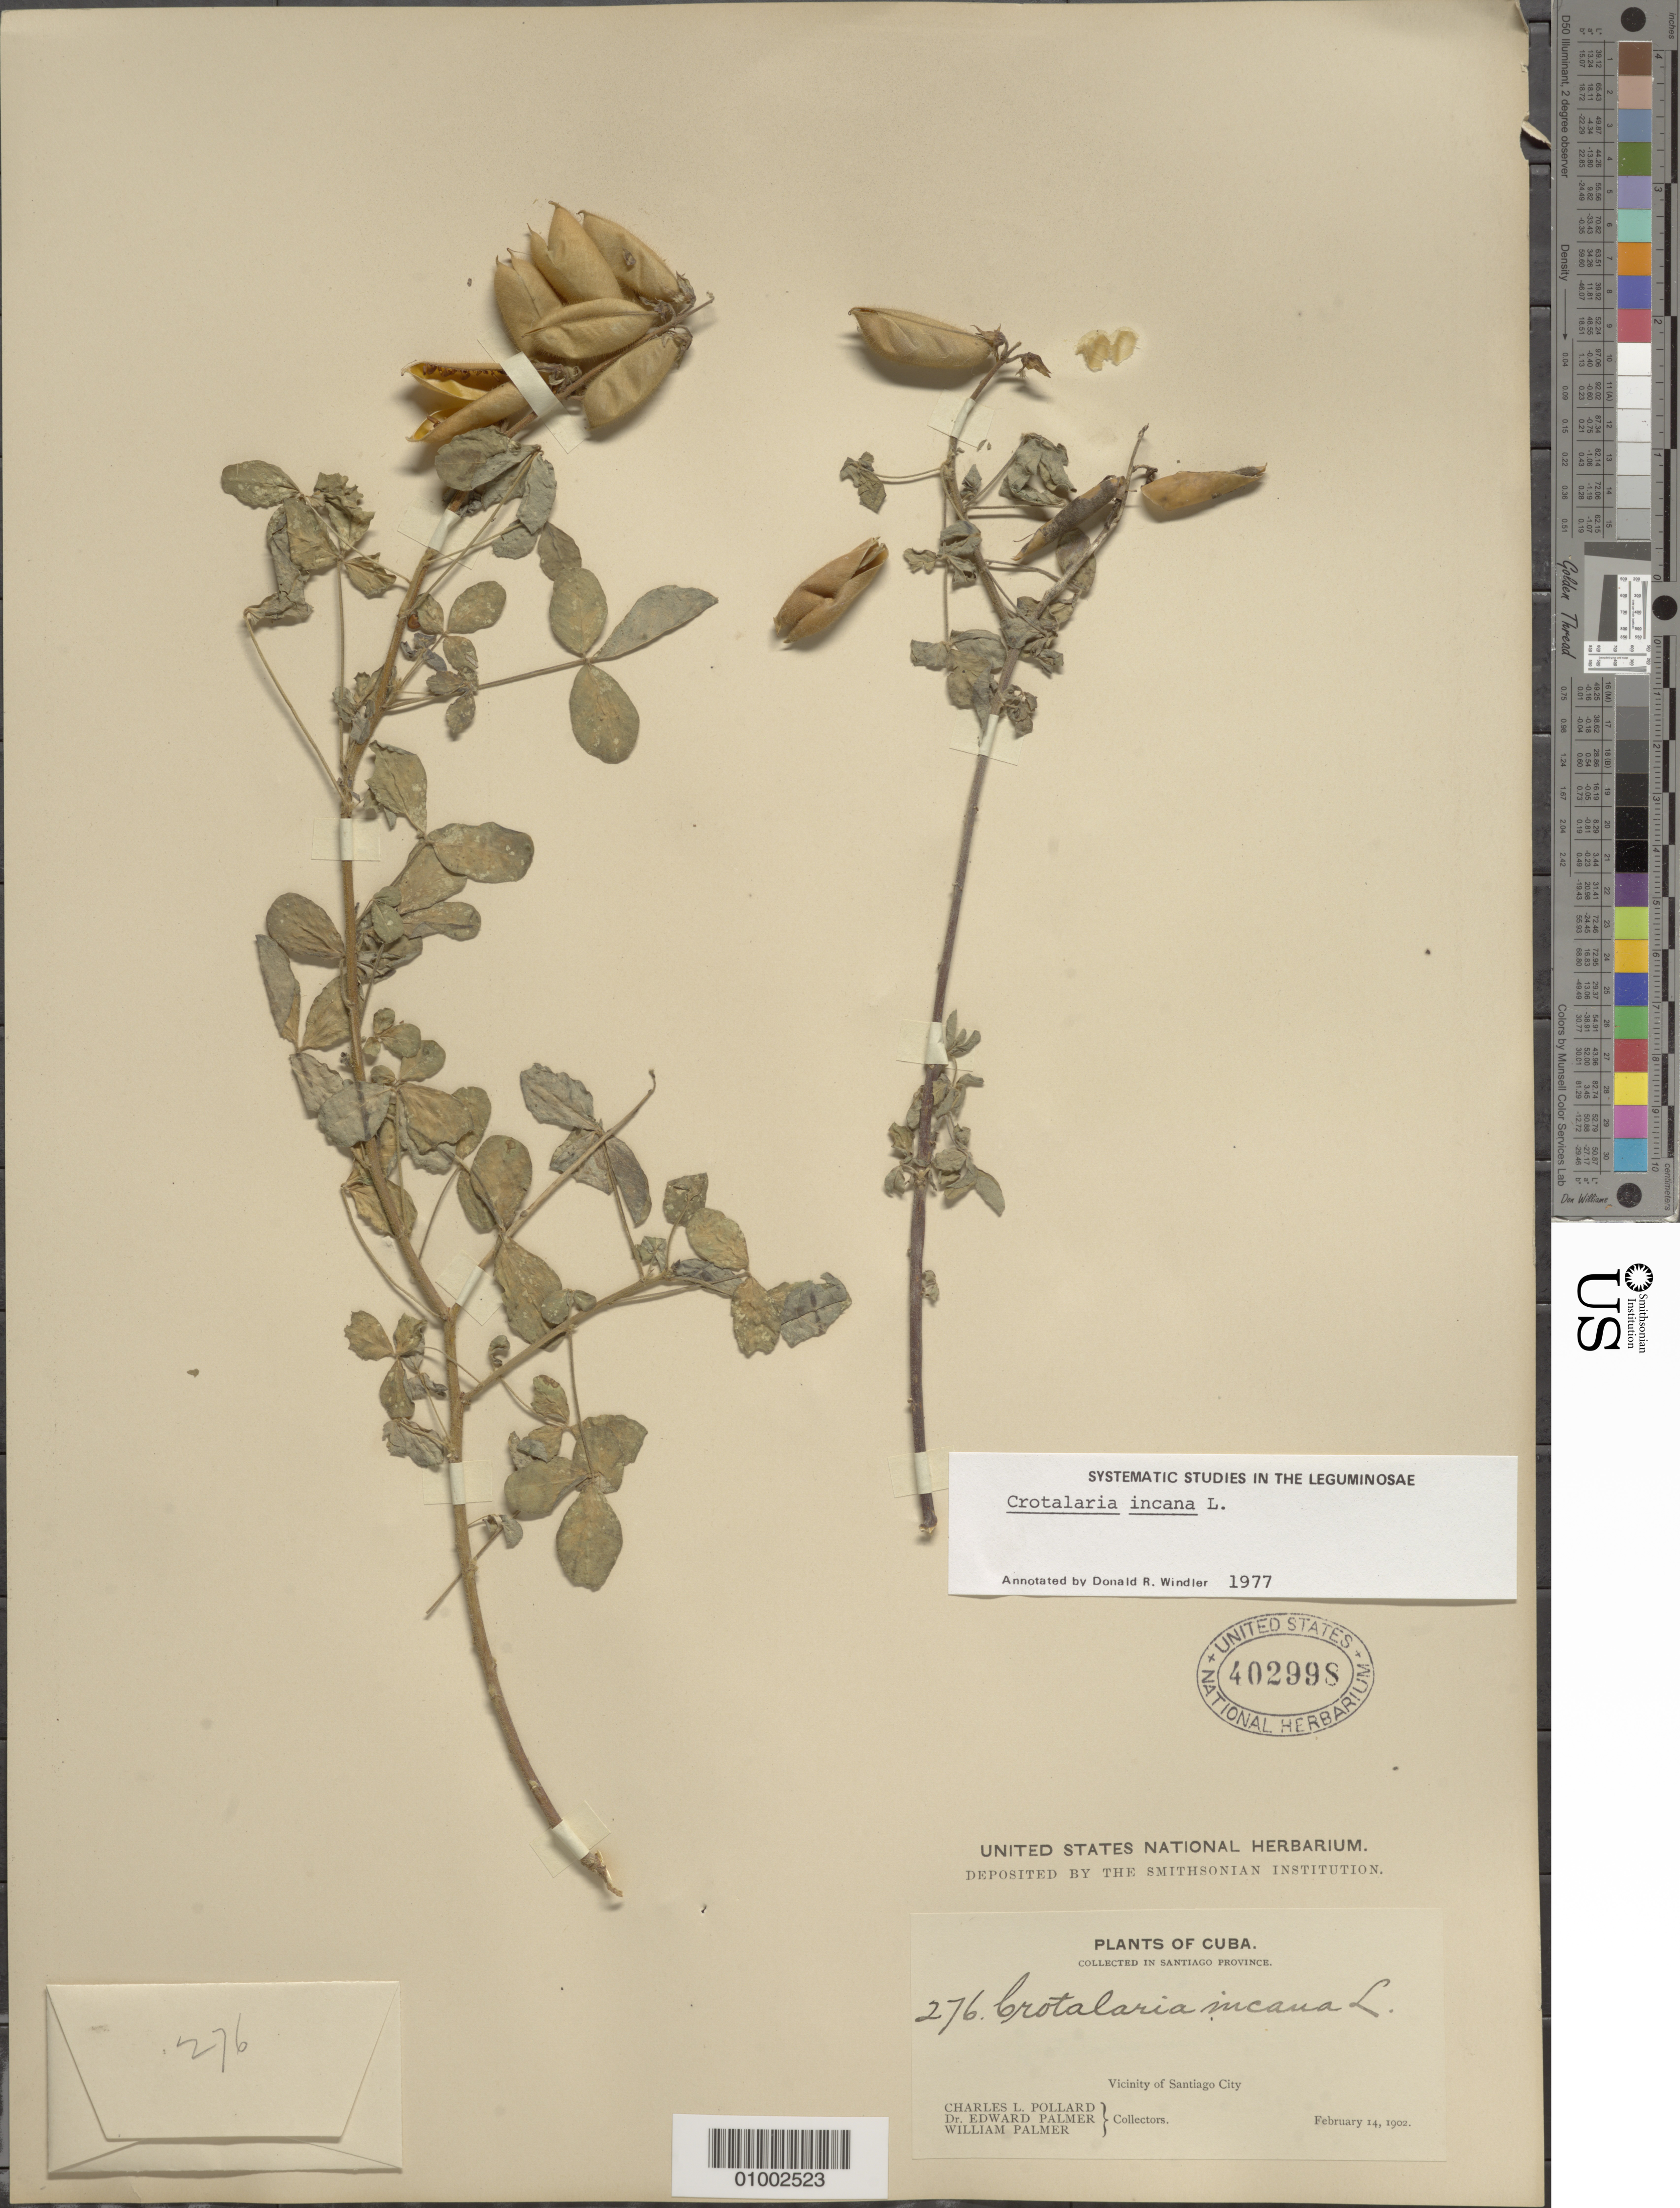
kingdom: Plantae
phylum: Tracheophyta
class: Magnoliopsida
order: Fabales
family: Fabaceae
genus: Crotalaria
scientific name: Crotalaria incana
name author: L.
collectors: C. L. Pollard, E. Palmer & W. Palmer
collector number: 276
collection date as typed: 14 Feb 1902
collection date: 1902-02-14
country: Cuba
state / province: Santiago de Cuba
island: Cuba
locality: Santiago City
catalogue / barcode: US 402998